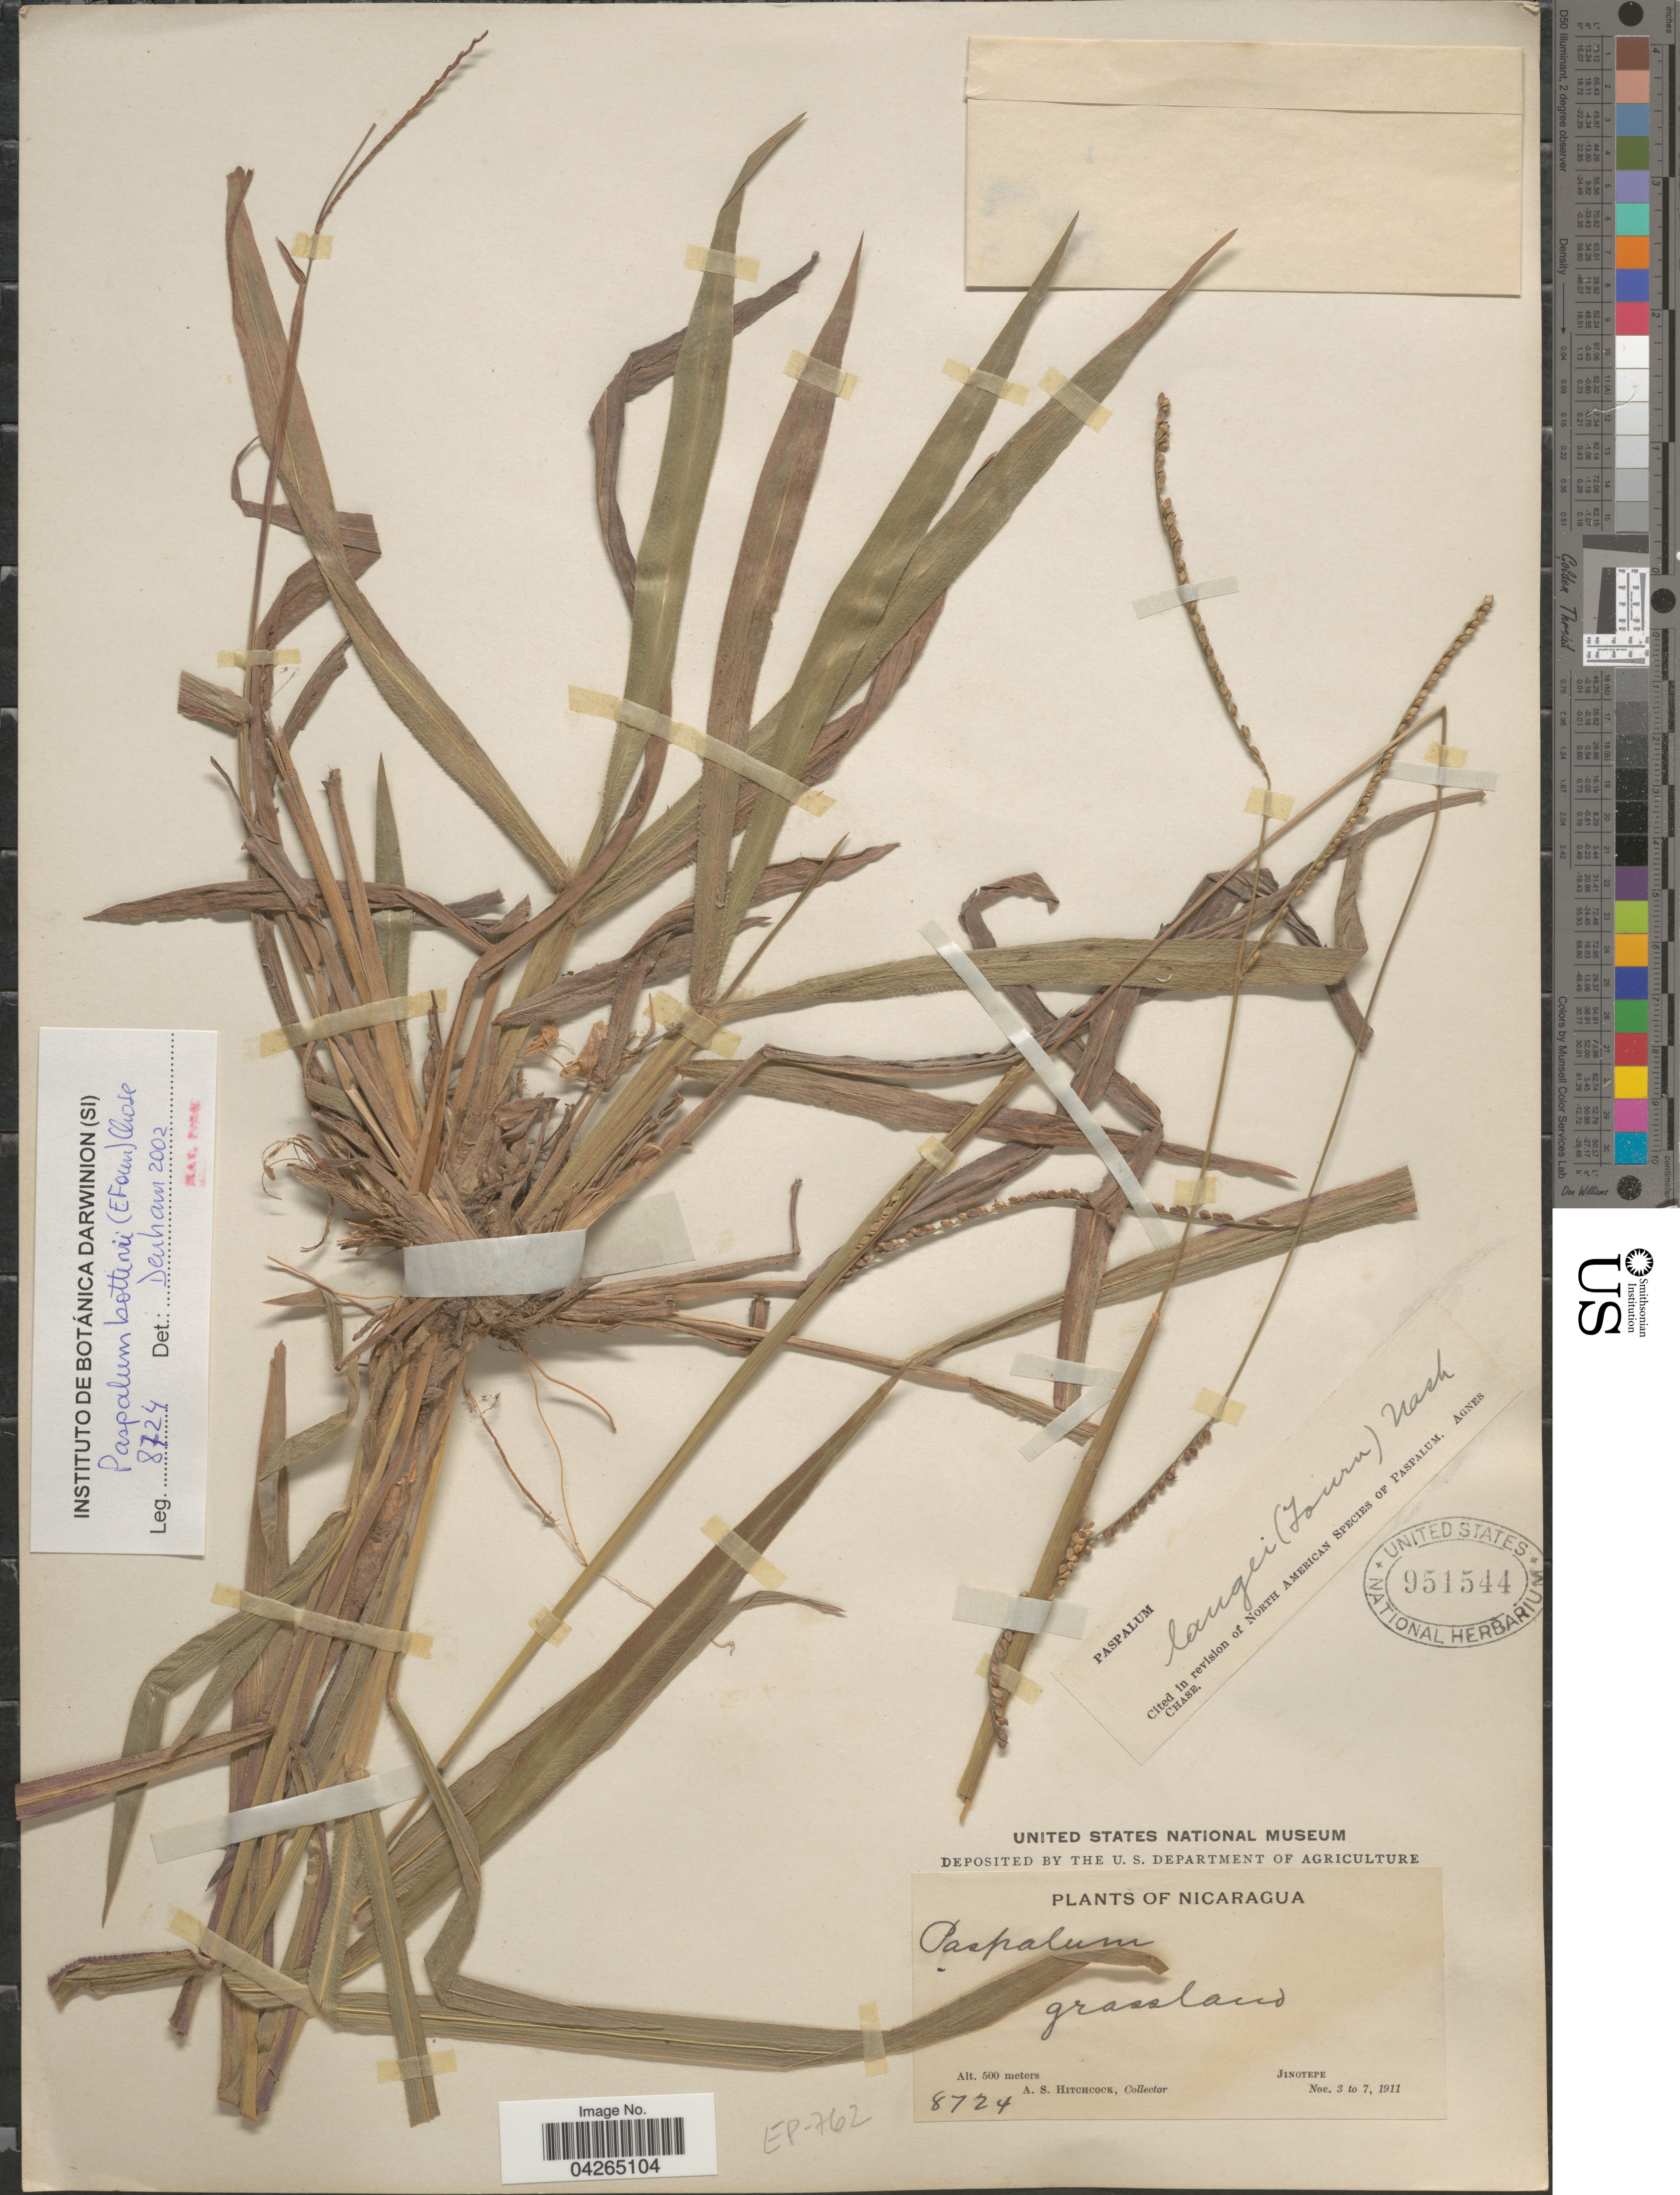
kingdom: Plantae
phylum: Tracheophyta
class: Liliopsida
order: Poales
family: Poaceae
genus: Paspalum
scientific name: Paspalum botterii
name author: (E. Fourn.) Chase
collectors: A. S. Hitchcock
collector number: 8724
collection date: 1911-11-03/1911-11-07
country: Nicaragua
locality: Jinotepe.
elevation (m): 500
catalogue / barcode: US 951544